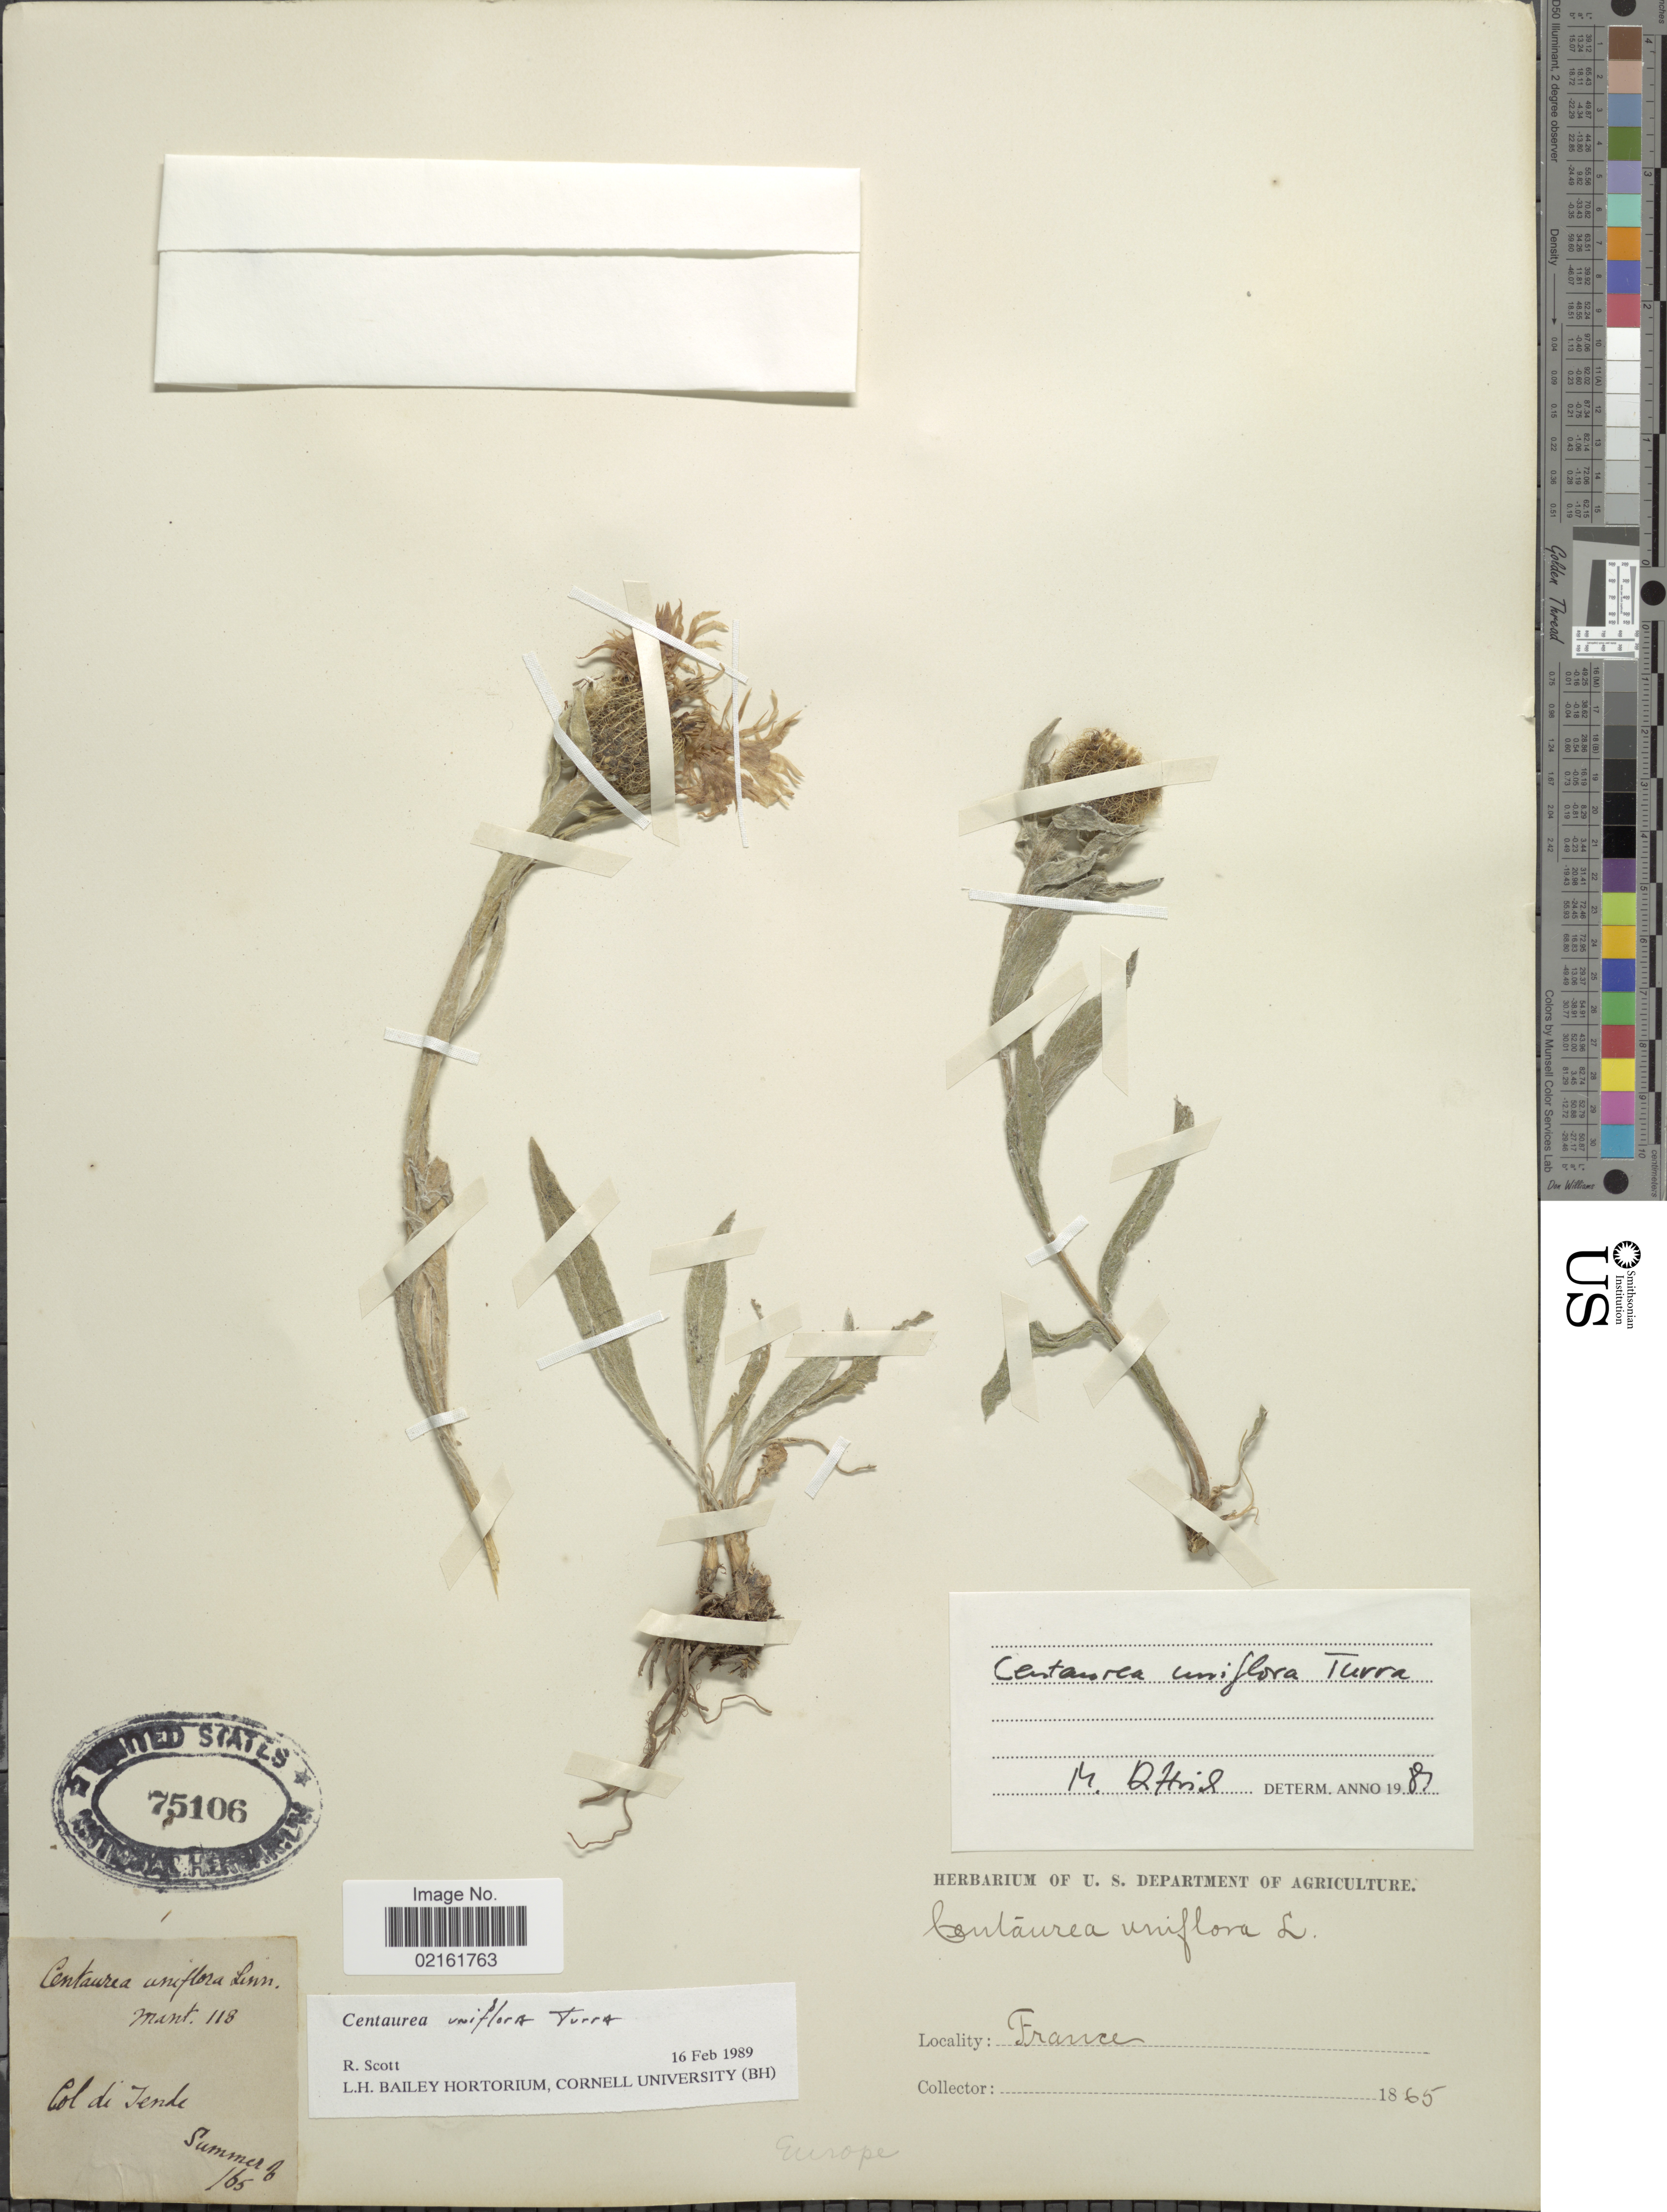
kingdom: Plantae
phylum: Tracheophyta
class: Magnoliopsida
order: Asterales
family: Asteraceae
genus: Centaurea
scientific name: Centaurea uniflora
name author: Turra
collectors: Facchini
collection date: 1865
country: France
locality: Col di Tende [interpreted]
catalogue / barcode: US 75106